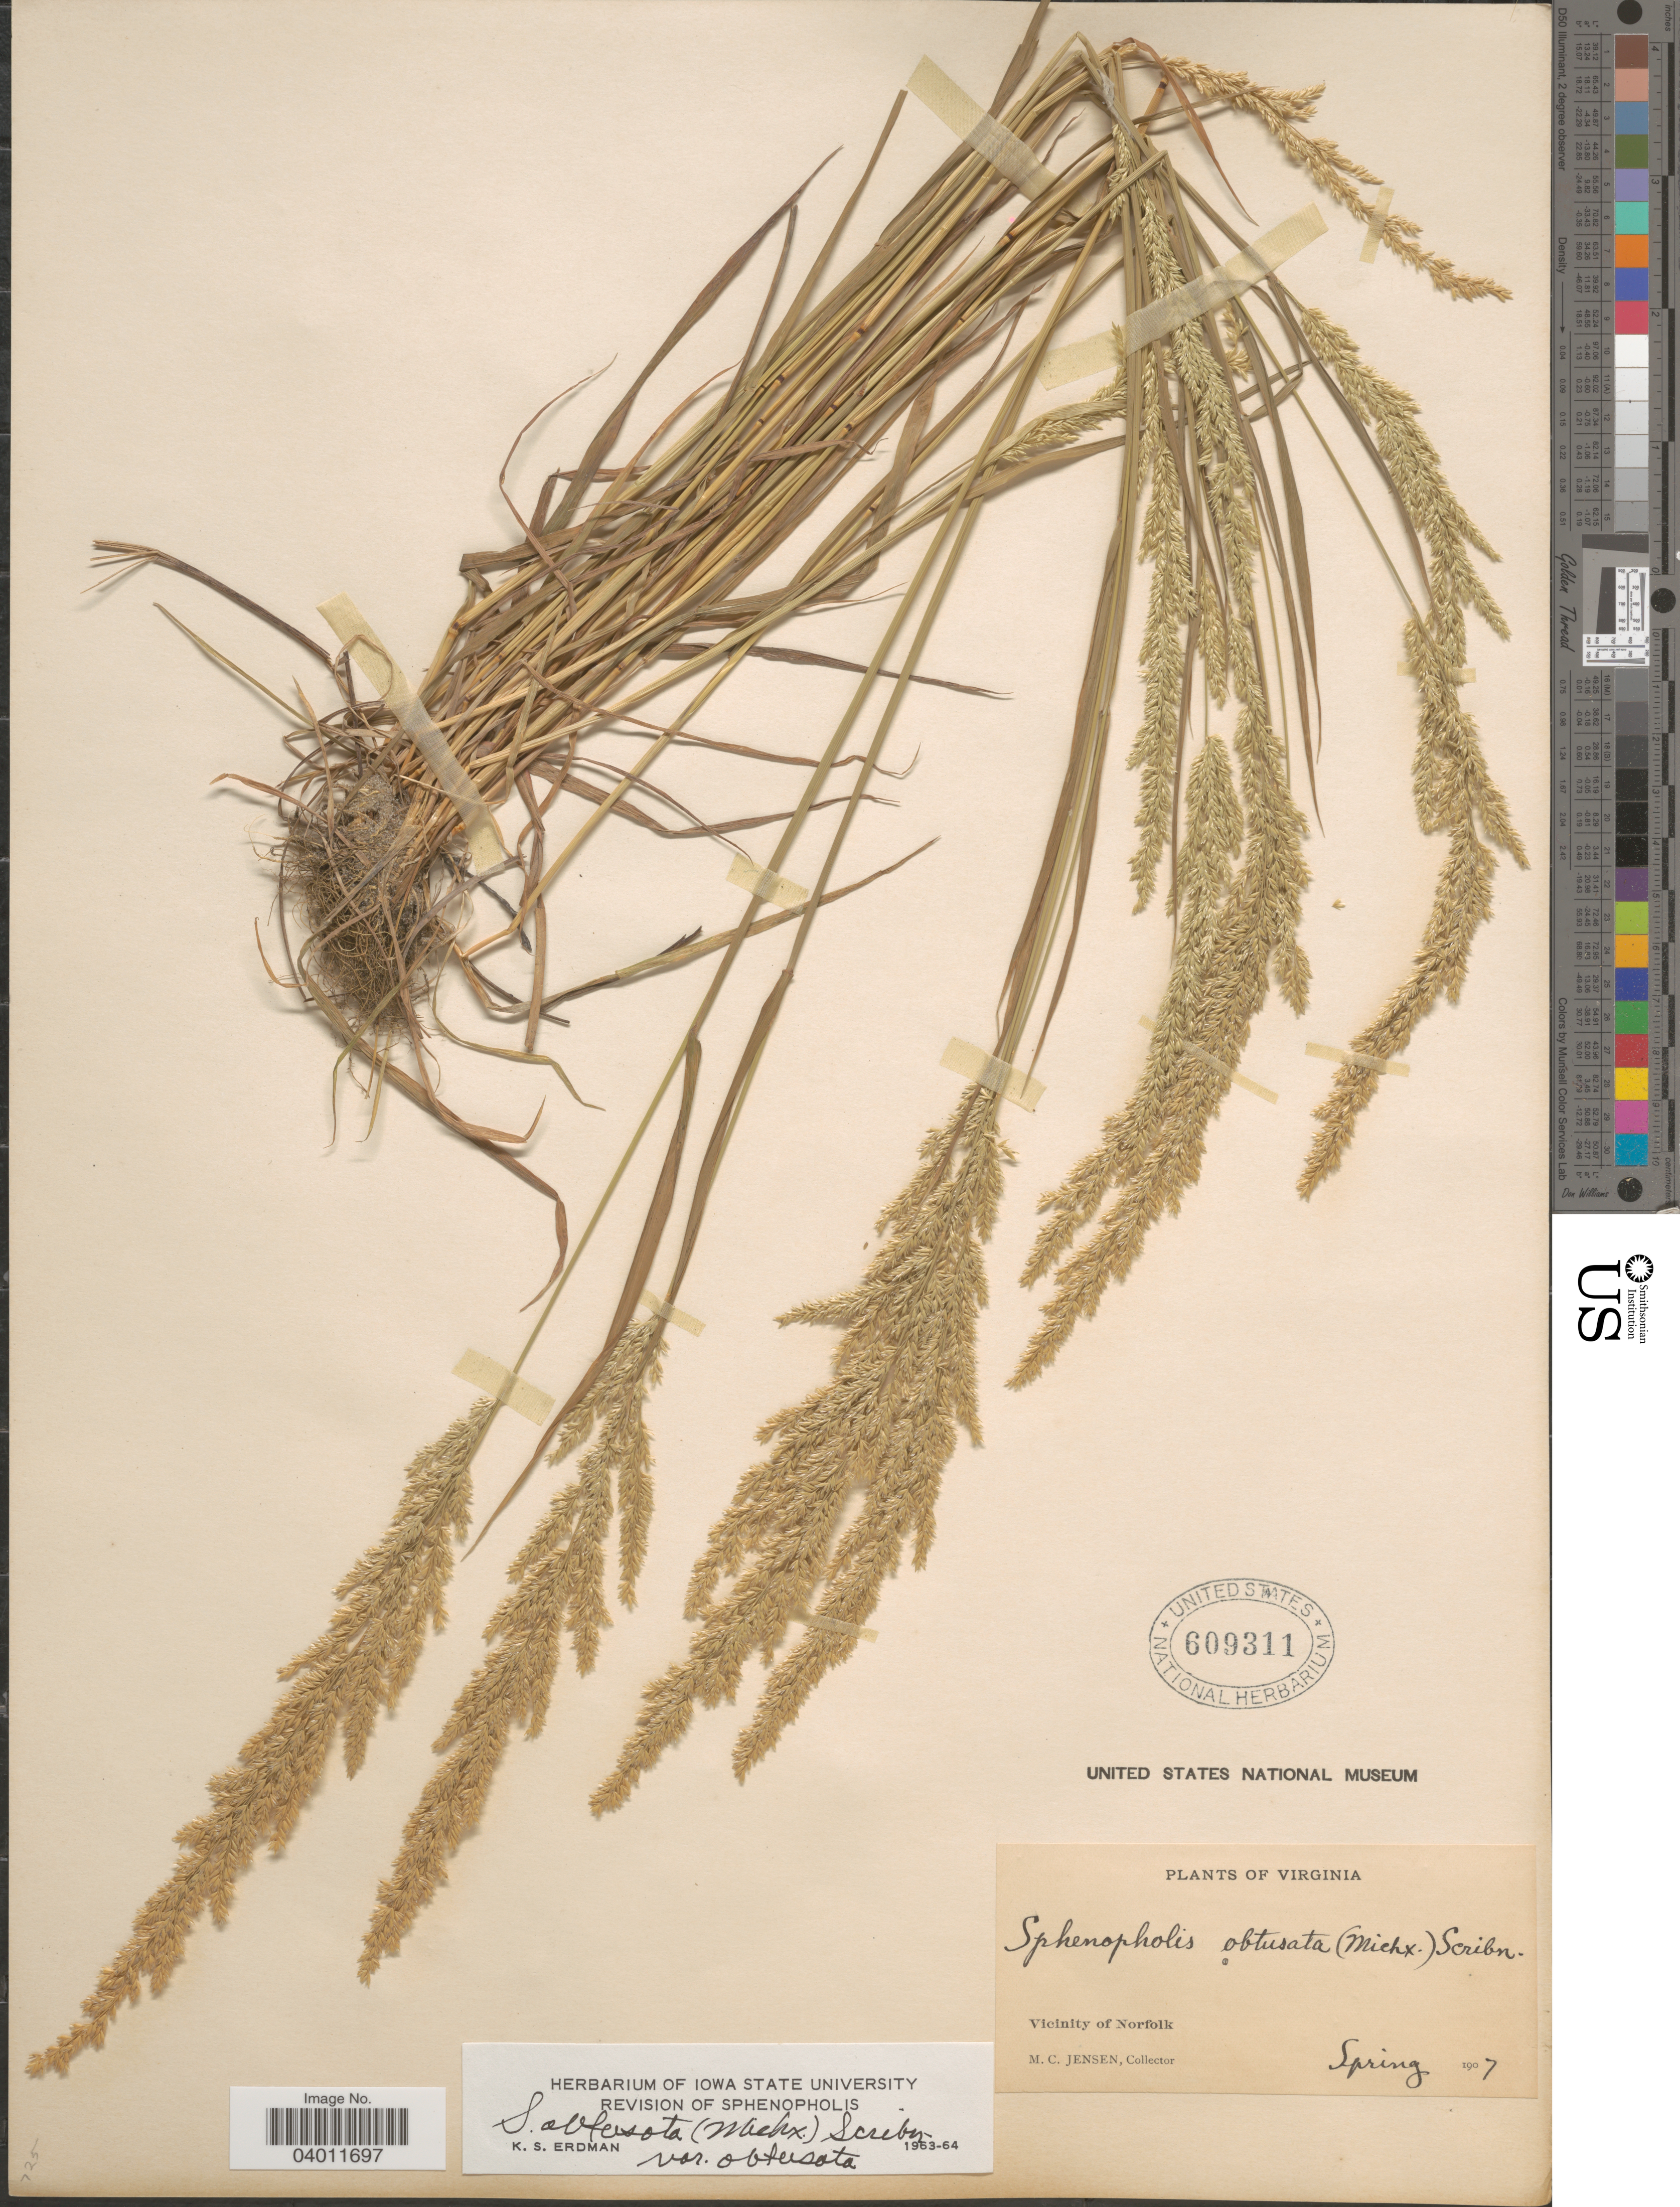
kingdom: Plantae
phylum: Tracheophyta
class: Liliopsida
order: Poales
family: Poaceae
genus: Sphenopholis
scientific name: Sphenopholis obtusata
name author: (Michx.) Scribn.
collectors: M. C. Jensen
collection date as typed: Spring 1907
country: United States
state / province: Virginia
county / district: City of Norfolk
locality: Vicinity of Norfolk.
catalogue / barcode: US 609311